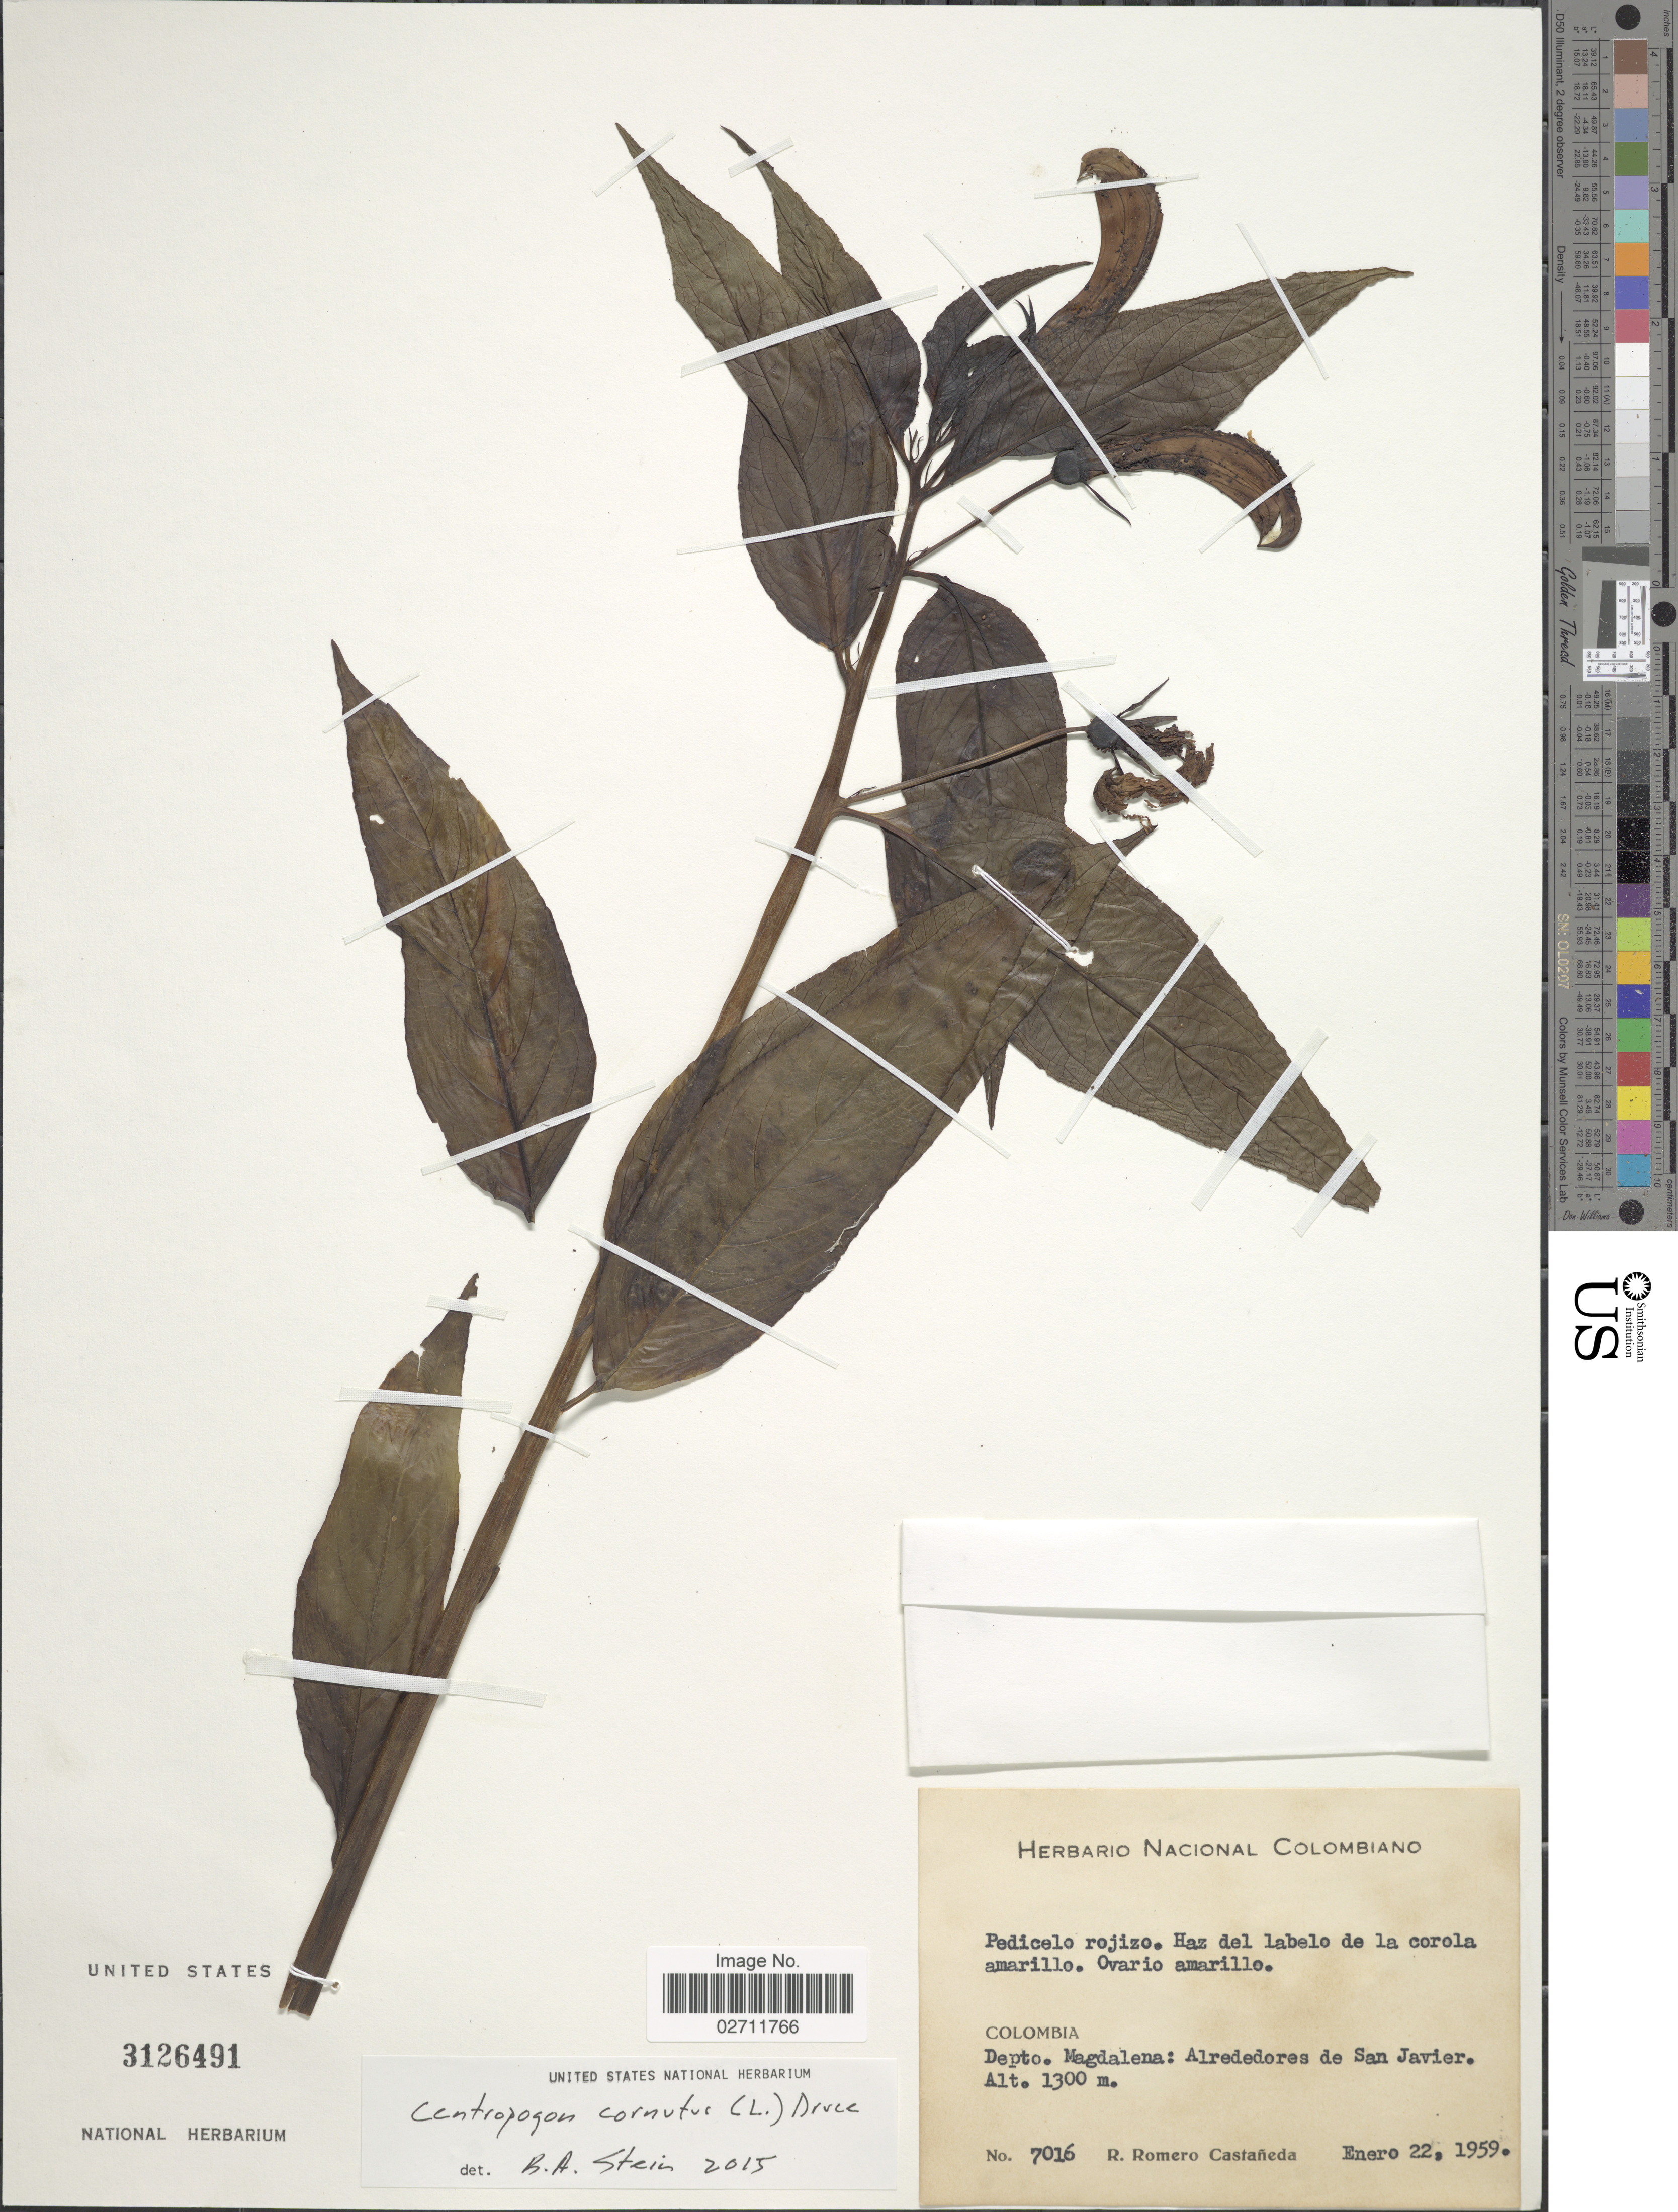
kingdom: Plantae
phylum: Tracheophyta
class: Magnoliopsida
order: Asterales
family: Campanulaceae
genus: Centropogon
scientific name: Centropogon cornutus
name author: (L.) Druce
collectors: R. Romero Castañeda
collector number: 7016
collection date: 1959-01-22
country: Colombia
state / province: Magdalena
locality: Alrededores de San Javier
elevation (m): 1300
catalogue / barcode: US 3126491